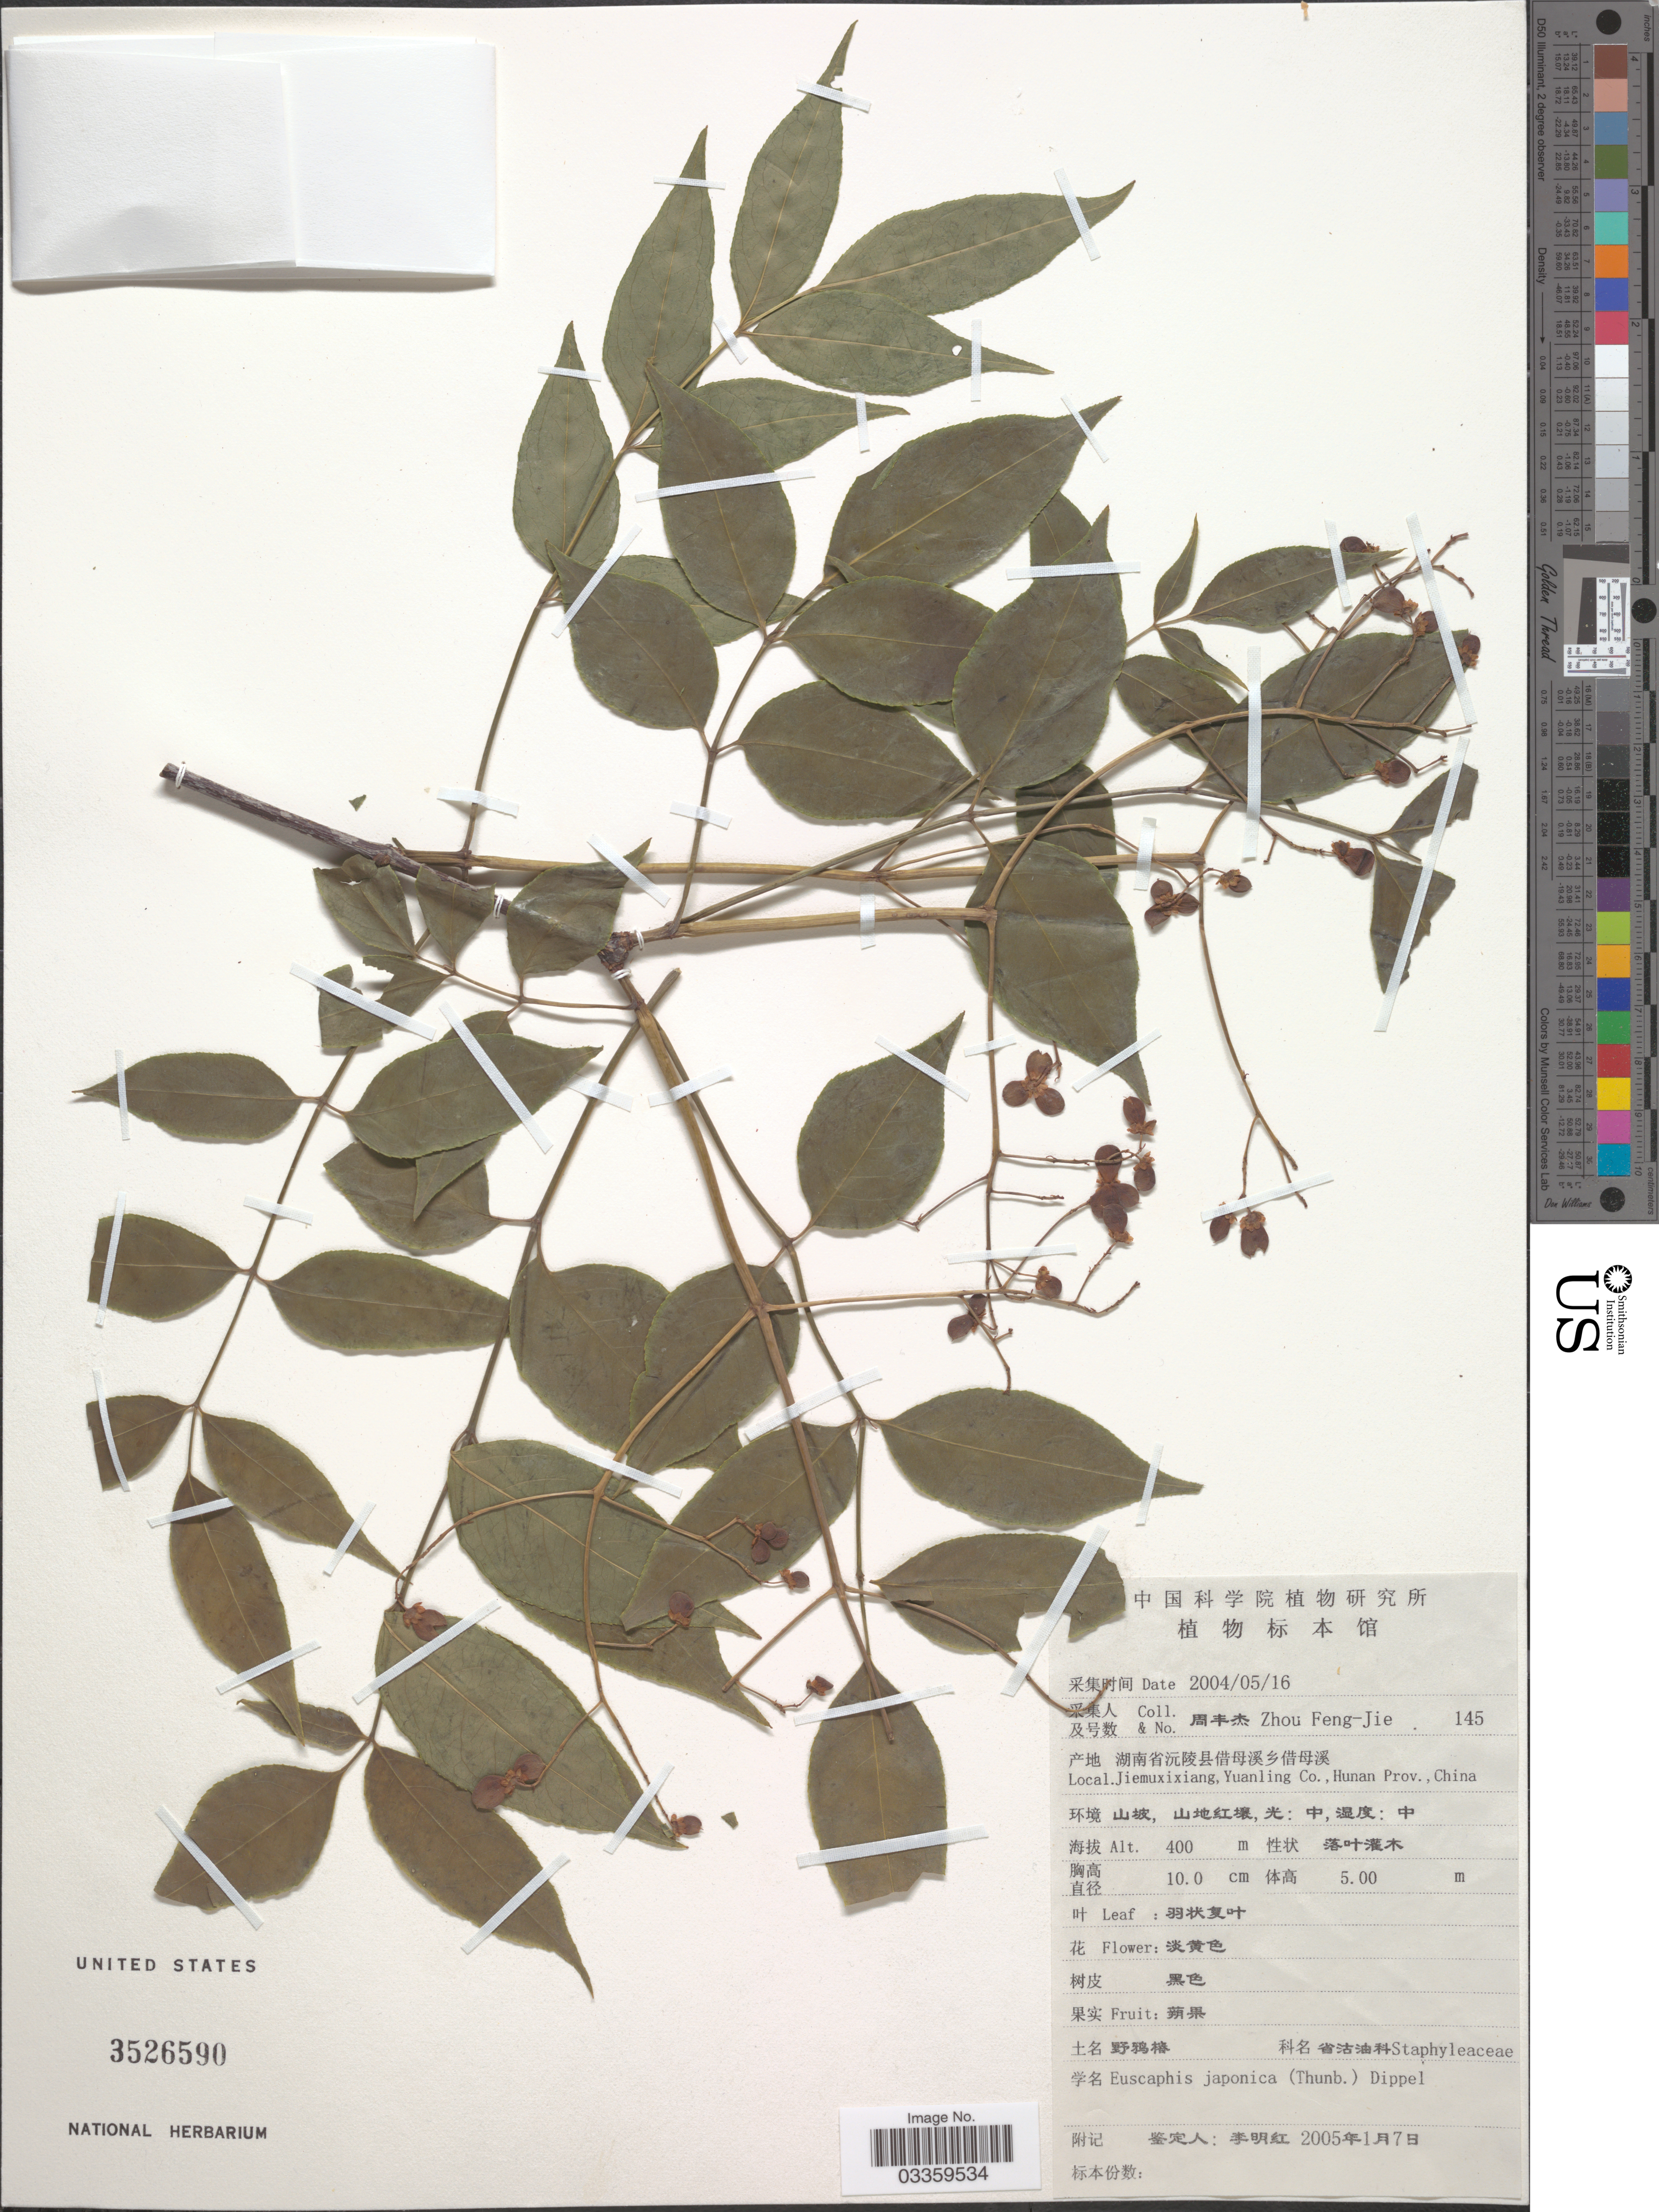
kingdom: Plantae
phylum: Tracheophyta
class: Magnoliopsida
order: Crossosomatales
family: Staphyleaceae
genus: Euscaphis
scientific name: Euscaphis japonica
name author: (Thunb.) Kanitz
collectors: F. Zhou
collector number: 145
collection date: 2004-05-16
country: China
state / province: Hunan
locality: Jiemuxixiang, Yuanling Co.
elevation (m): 400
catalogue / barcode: US 3526590